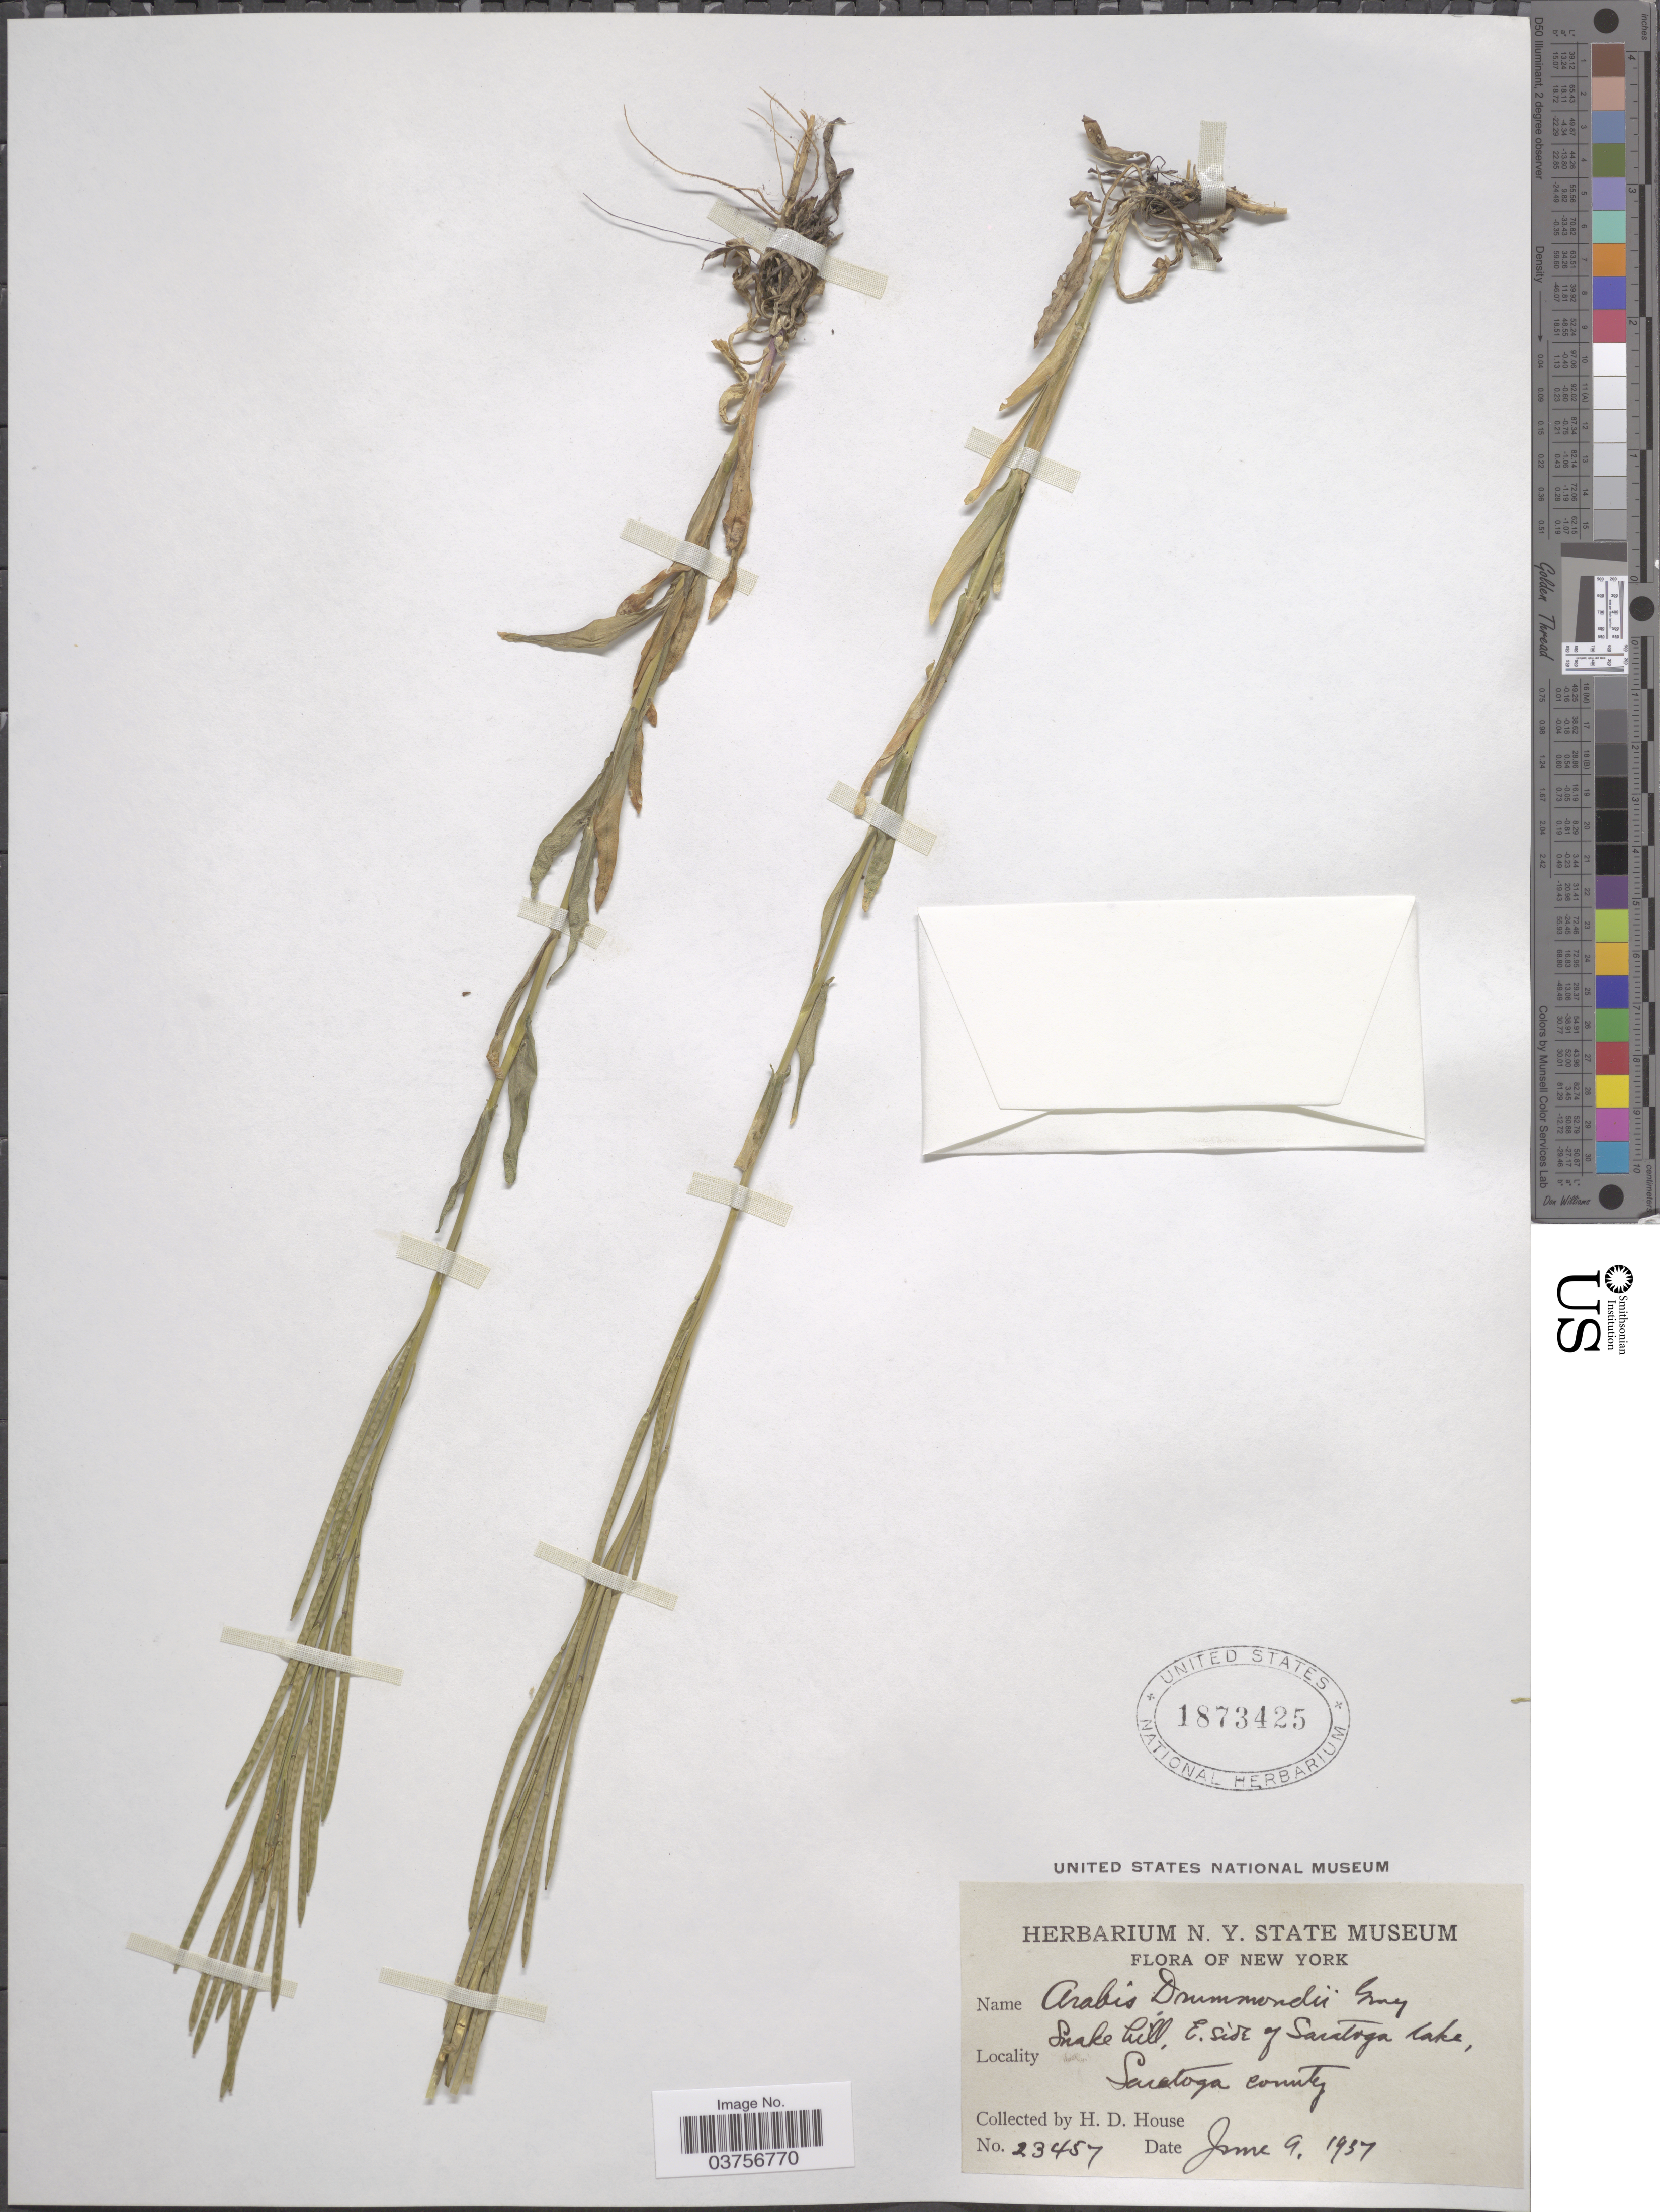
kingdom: Plantae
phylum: Tracheophyta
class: Magnoliopsida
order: Brassicales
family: Brassicaceae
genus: Arabis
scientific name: Arabis drummondii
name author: A. Gray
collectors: H. D. House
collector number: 23457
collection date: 1937-06-09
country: United States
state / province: New York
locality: Snake hill, E. side of Saratoga Lake, Saratoga county.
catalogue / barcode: US 1873425